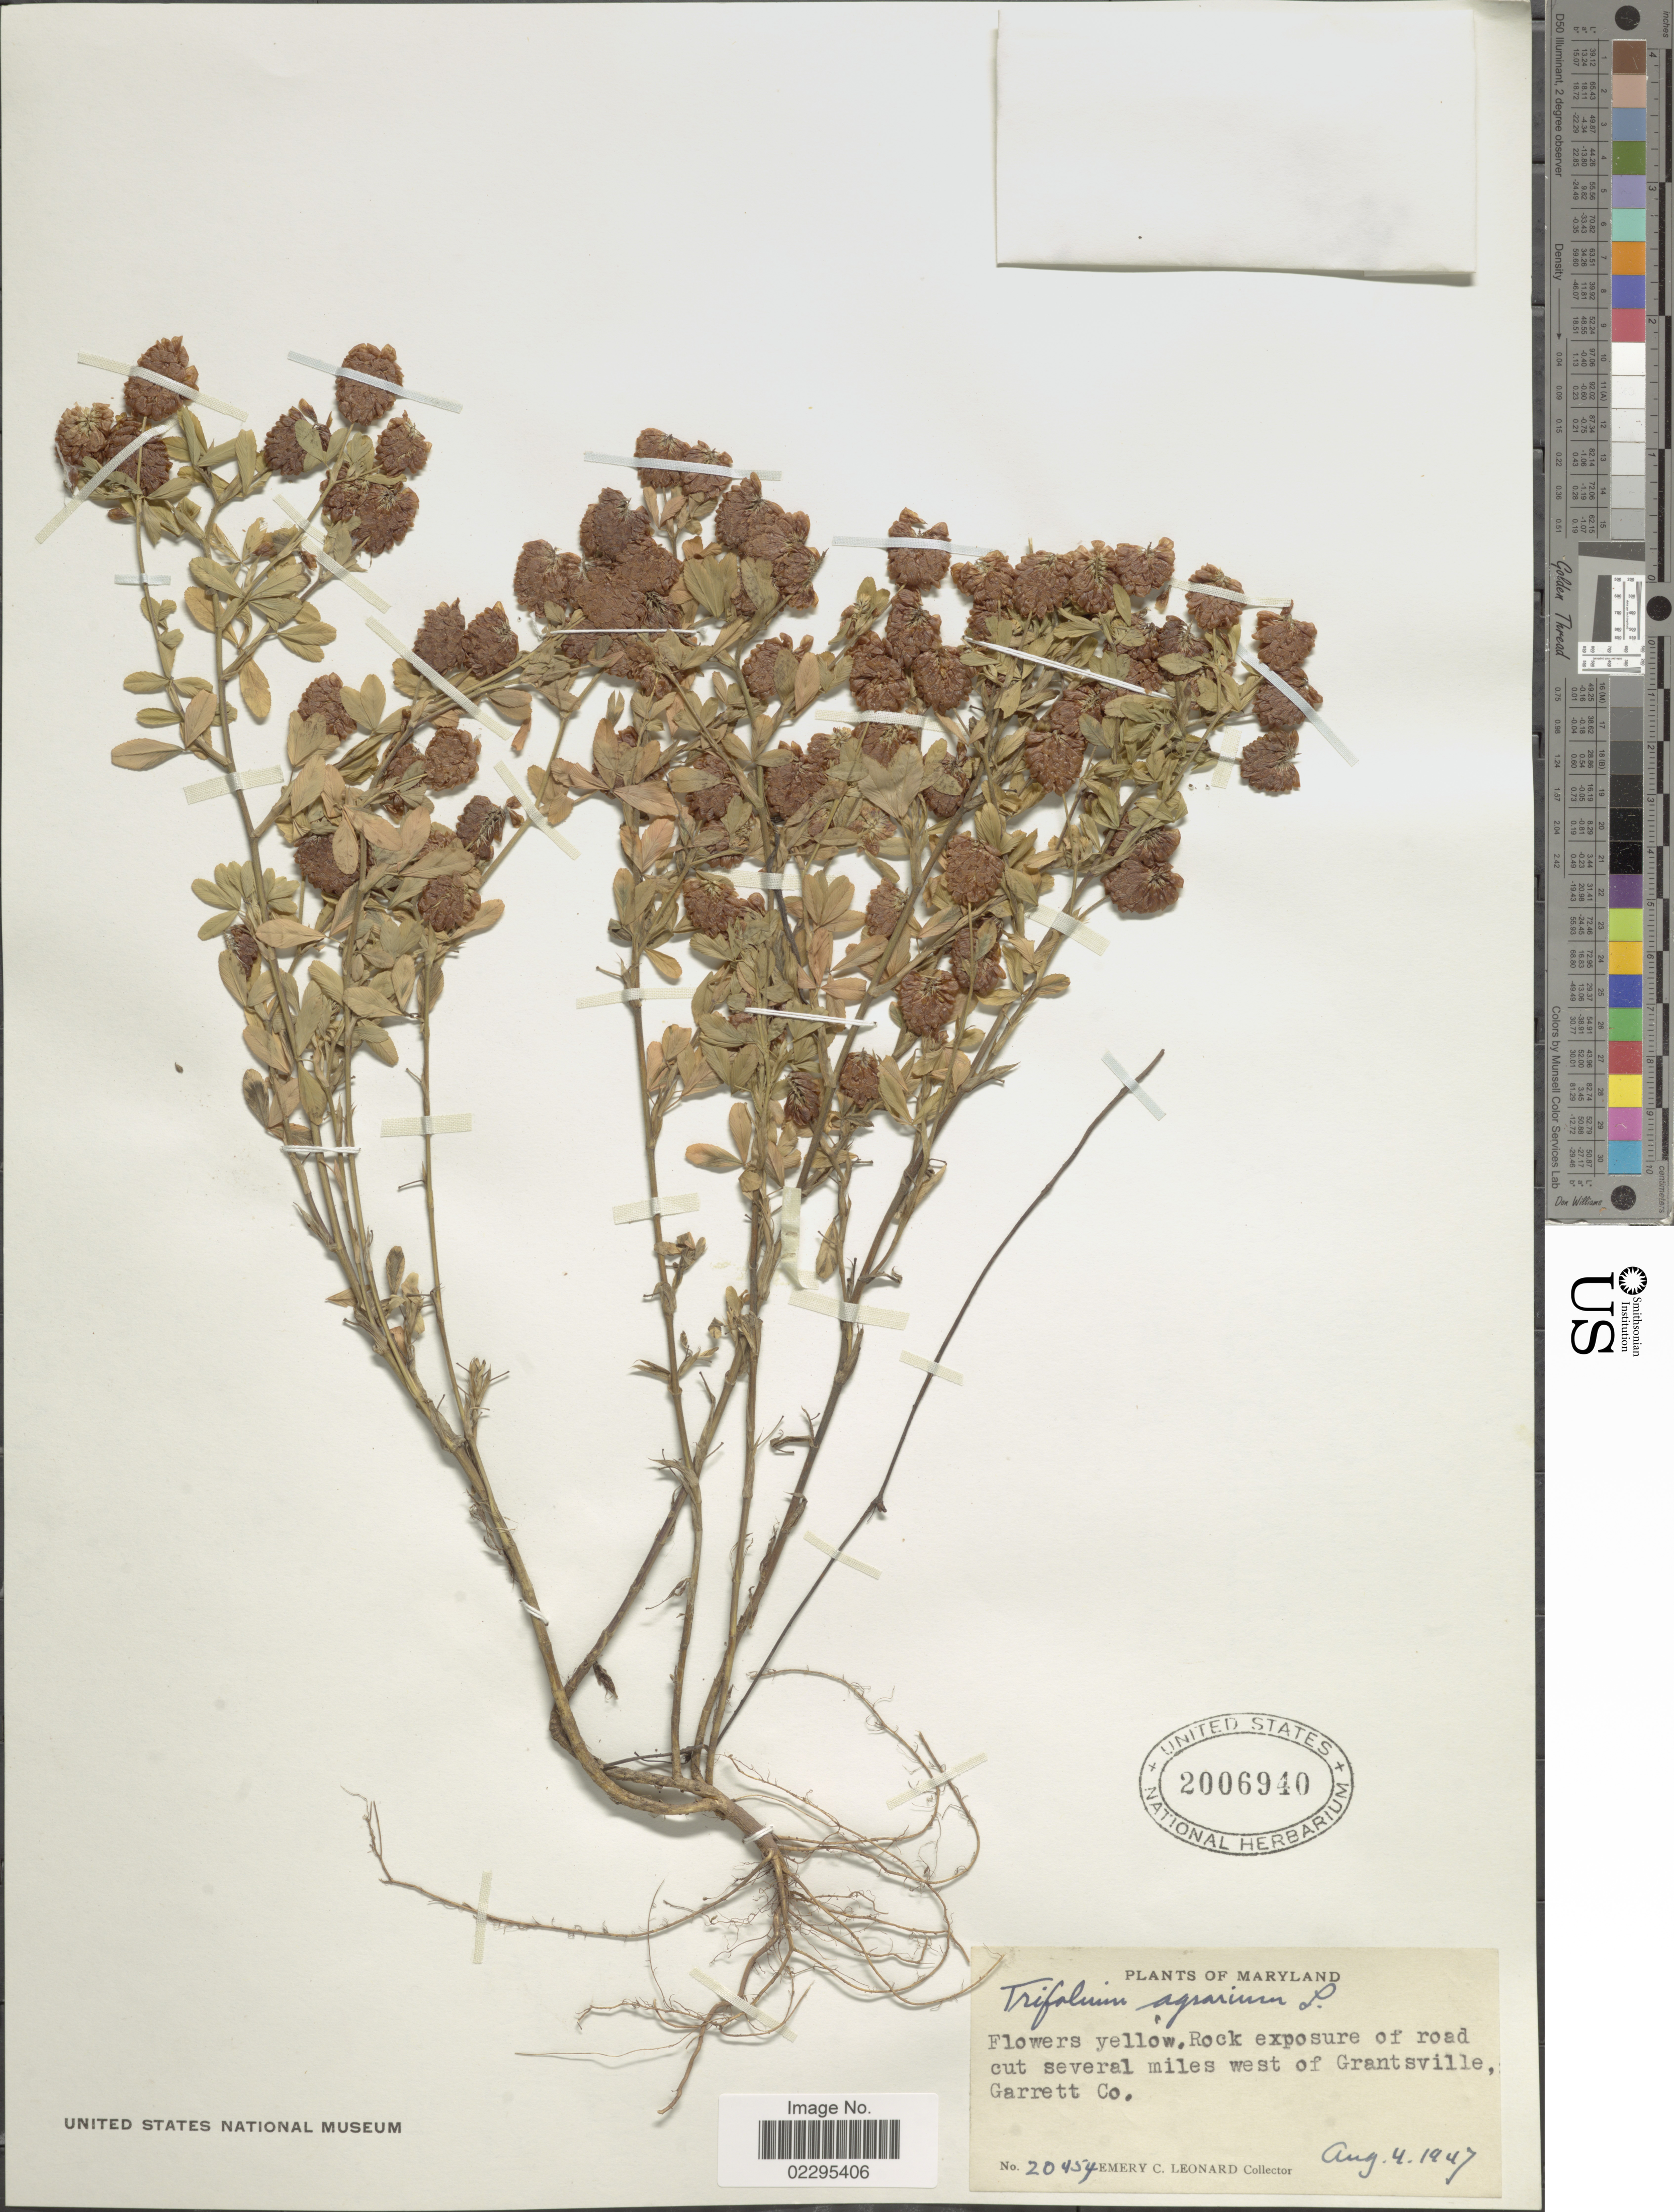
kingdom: Plantae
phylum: Tracheophyta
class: Magnoliopsida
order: Fabales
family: Fabaceae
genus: Trifolium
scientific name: Trifolium agrarium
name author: L.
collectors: E. C. Leonard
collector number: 20454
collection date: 1947-08-04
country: United States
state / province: Maryland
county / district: Garrett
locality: Maryland. Rock exposure of road cut several miles west of Grantsville, Garrett Co.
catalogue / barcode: US 2006940